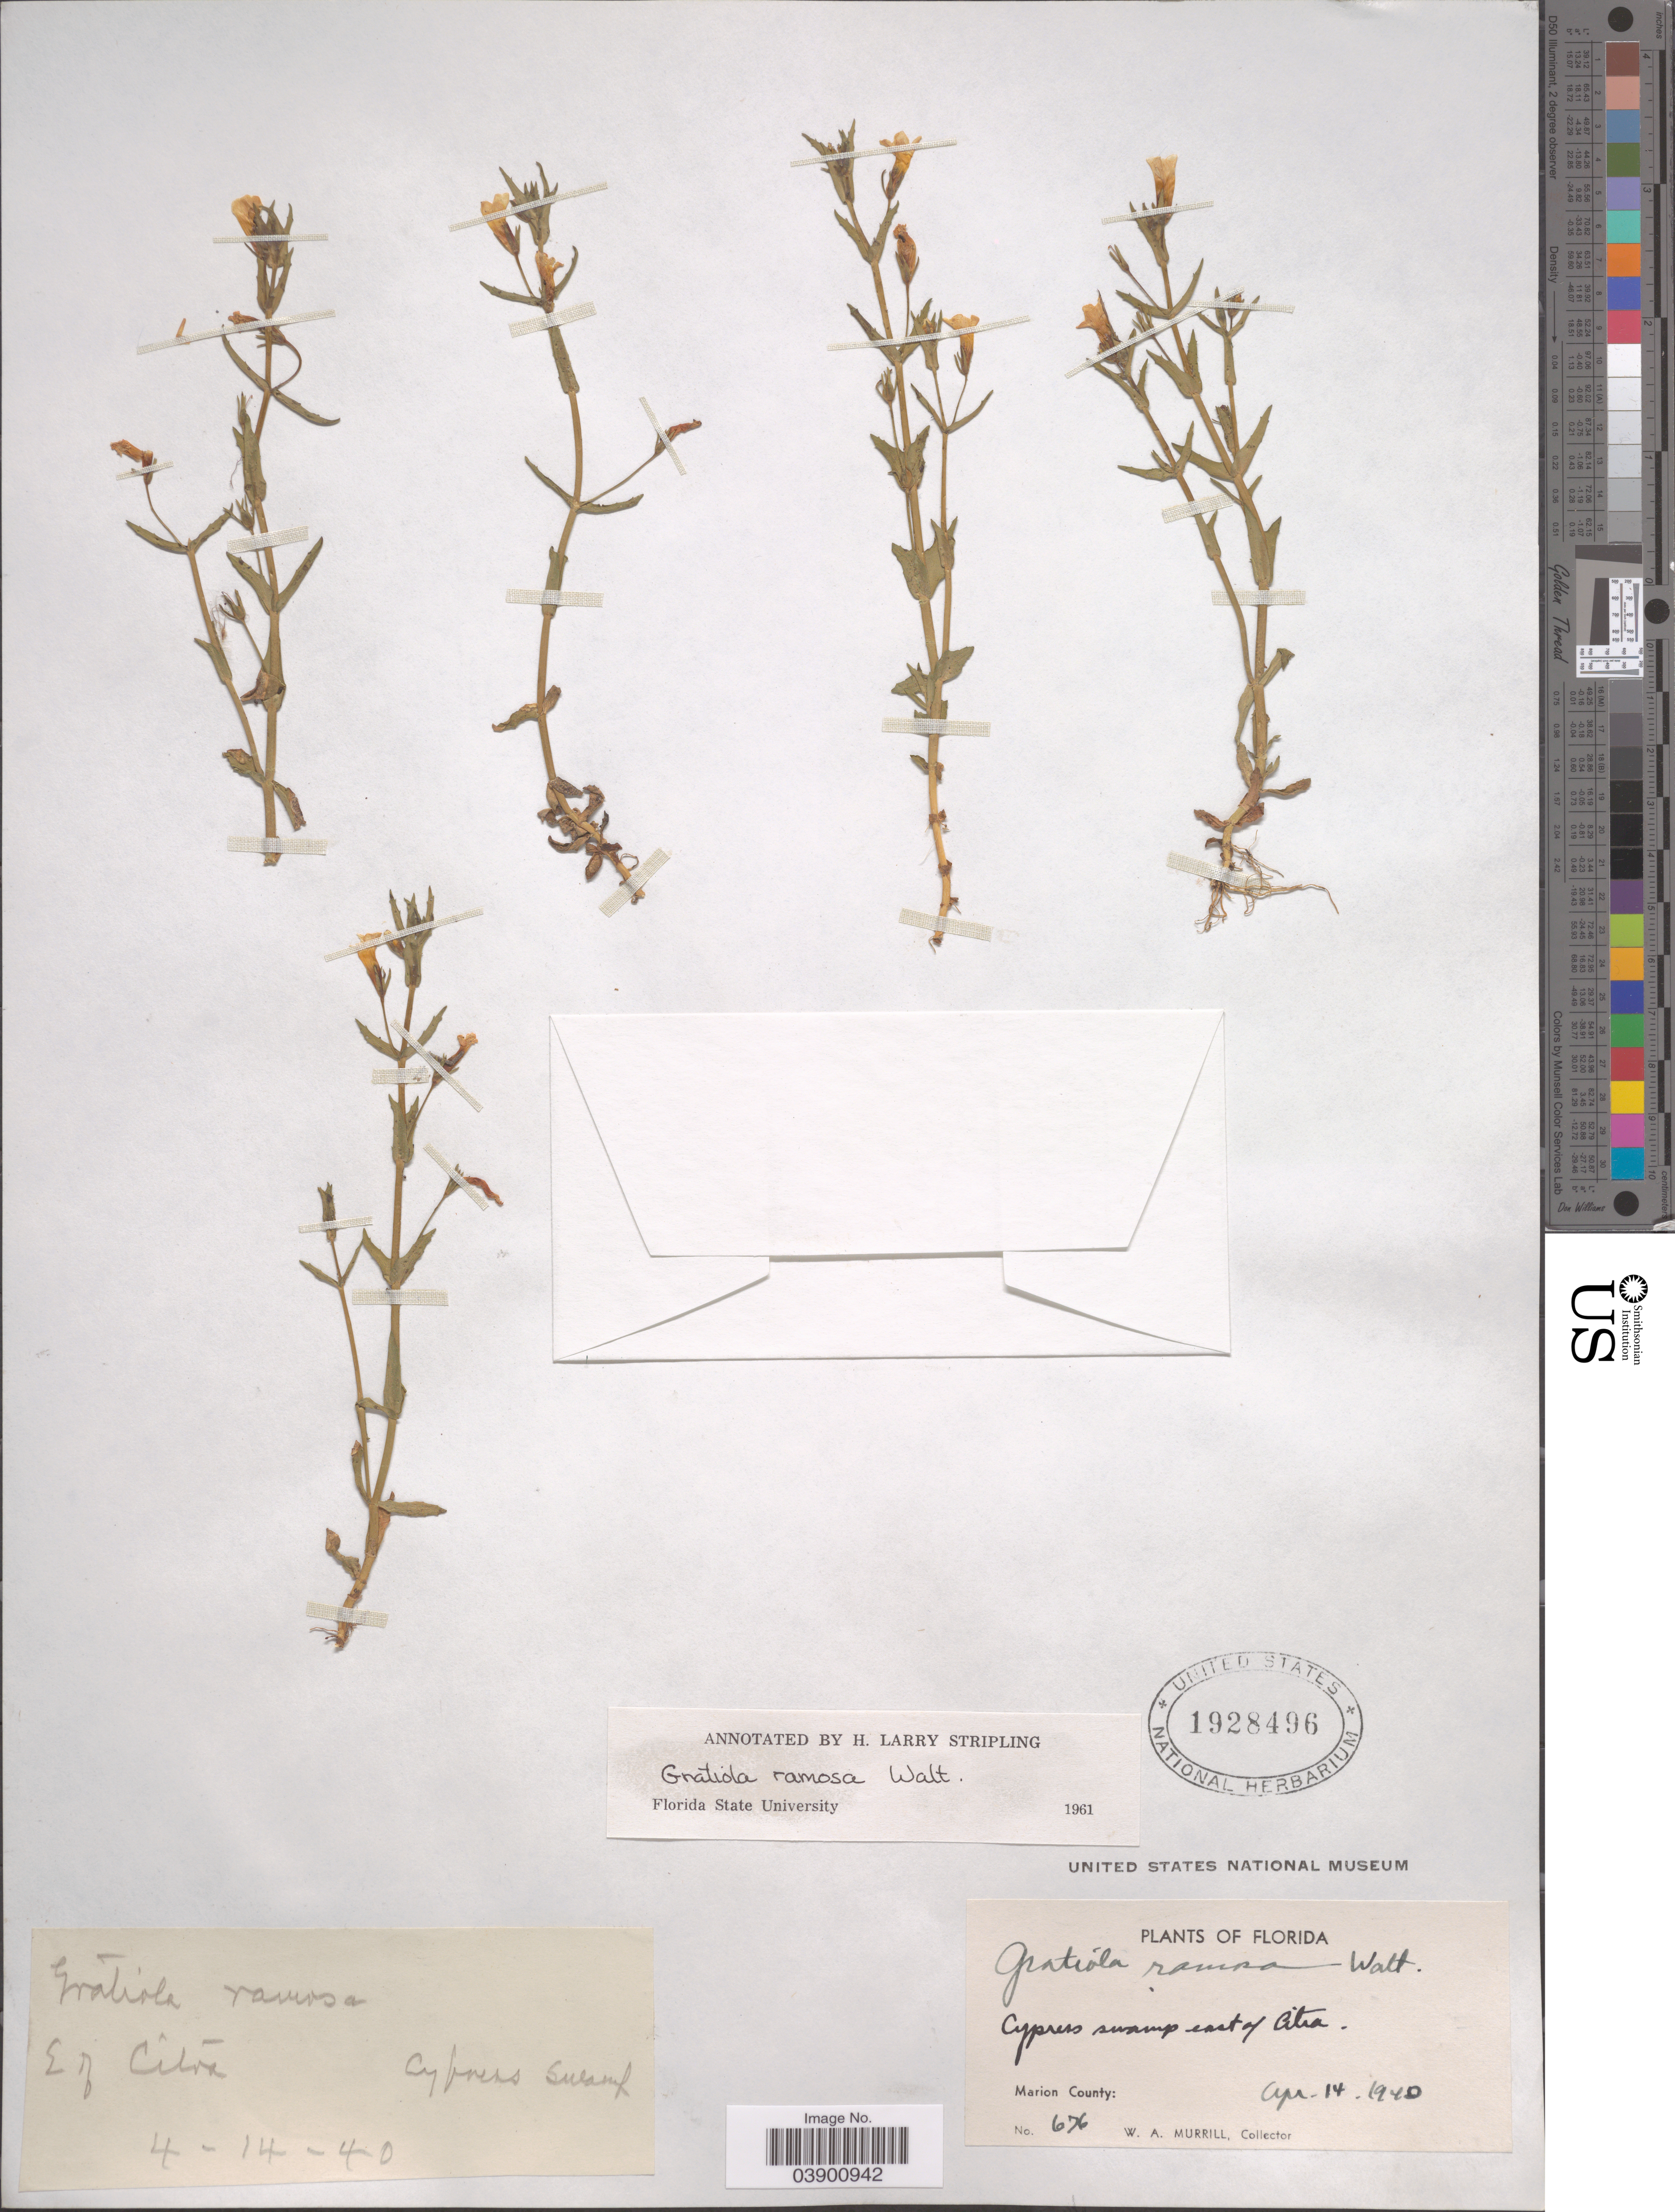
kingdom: Plantae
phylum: Tracheophyta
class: Magnoliopsida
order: Lamiales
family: Plantaginaceae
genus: Gratiola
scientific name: Gratiola ramosa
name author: Walter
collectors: W. A. Murrill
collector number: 676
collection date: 1940-04-14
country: United States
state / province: Florida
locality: East of Citra. Marion County.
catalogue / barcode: US 1928496